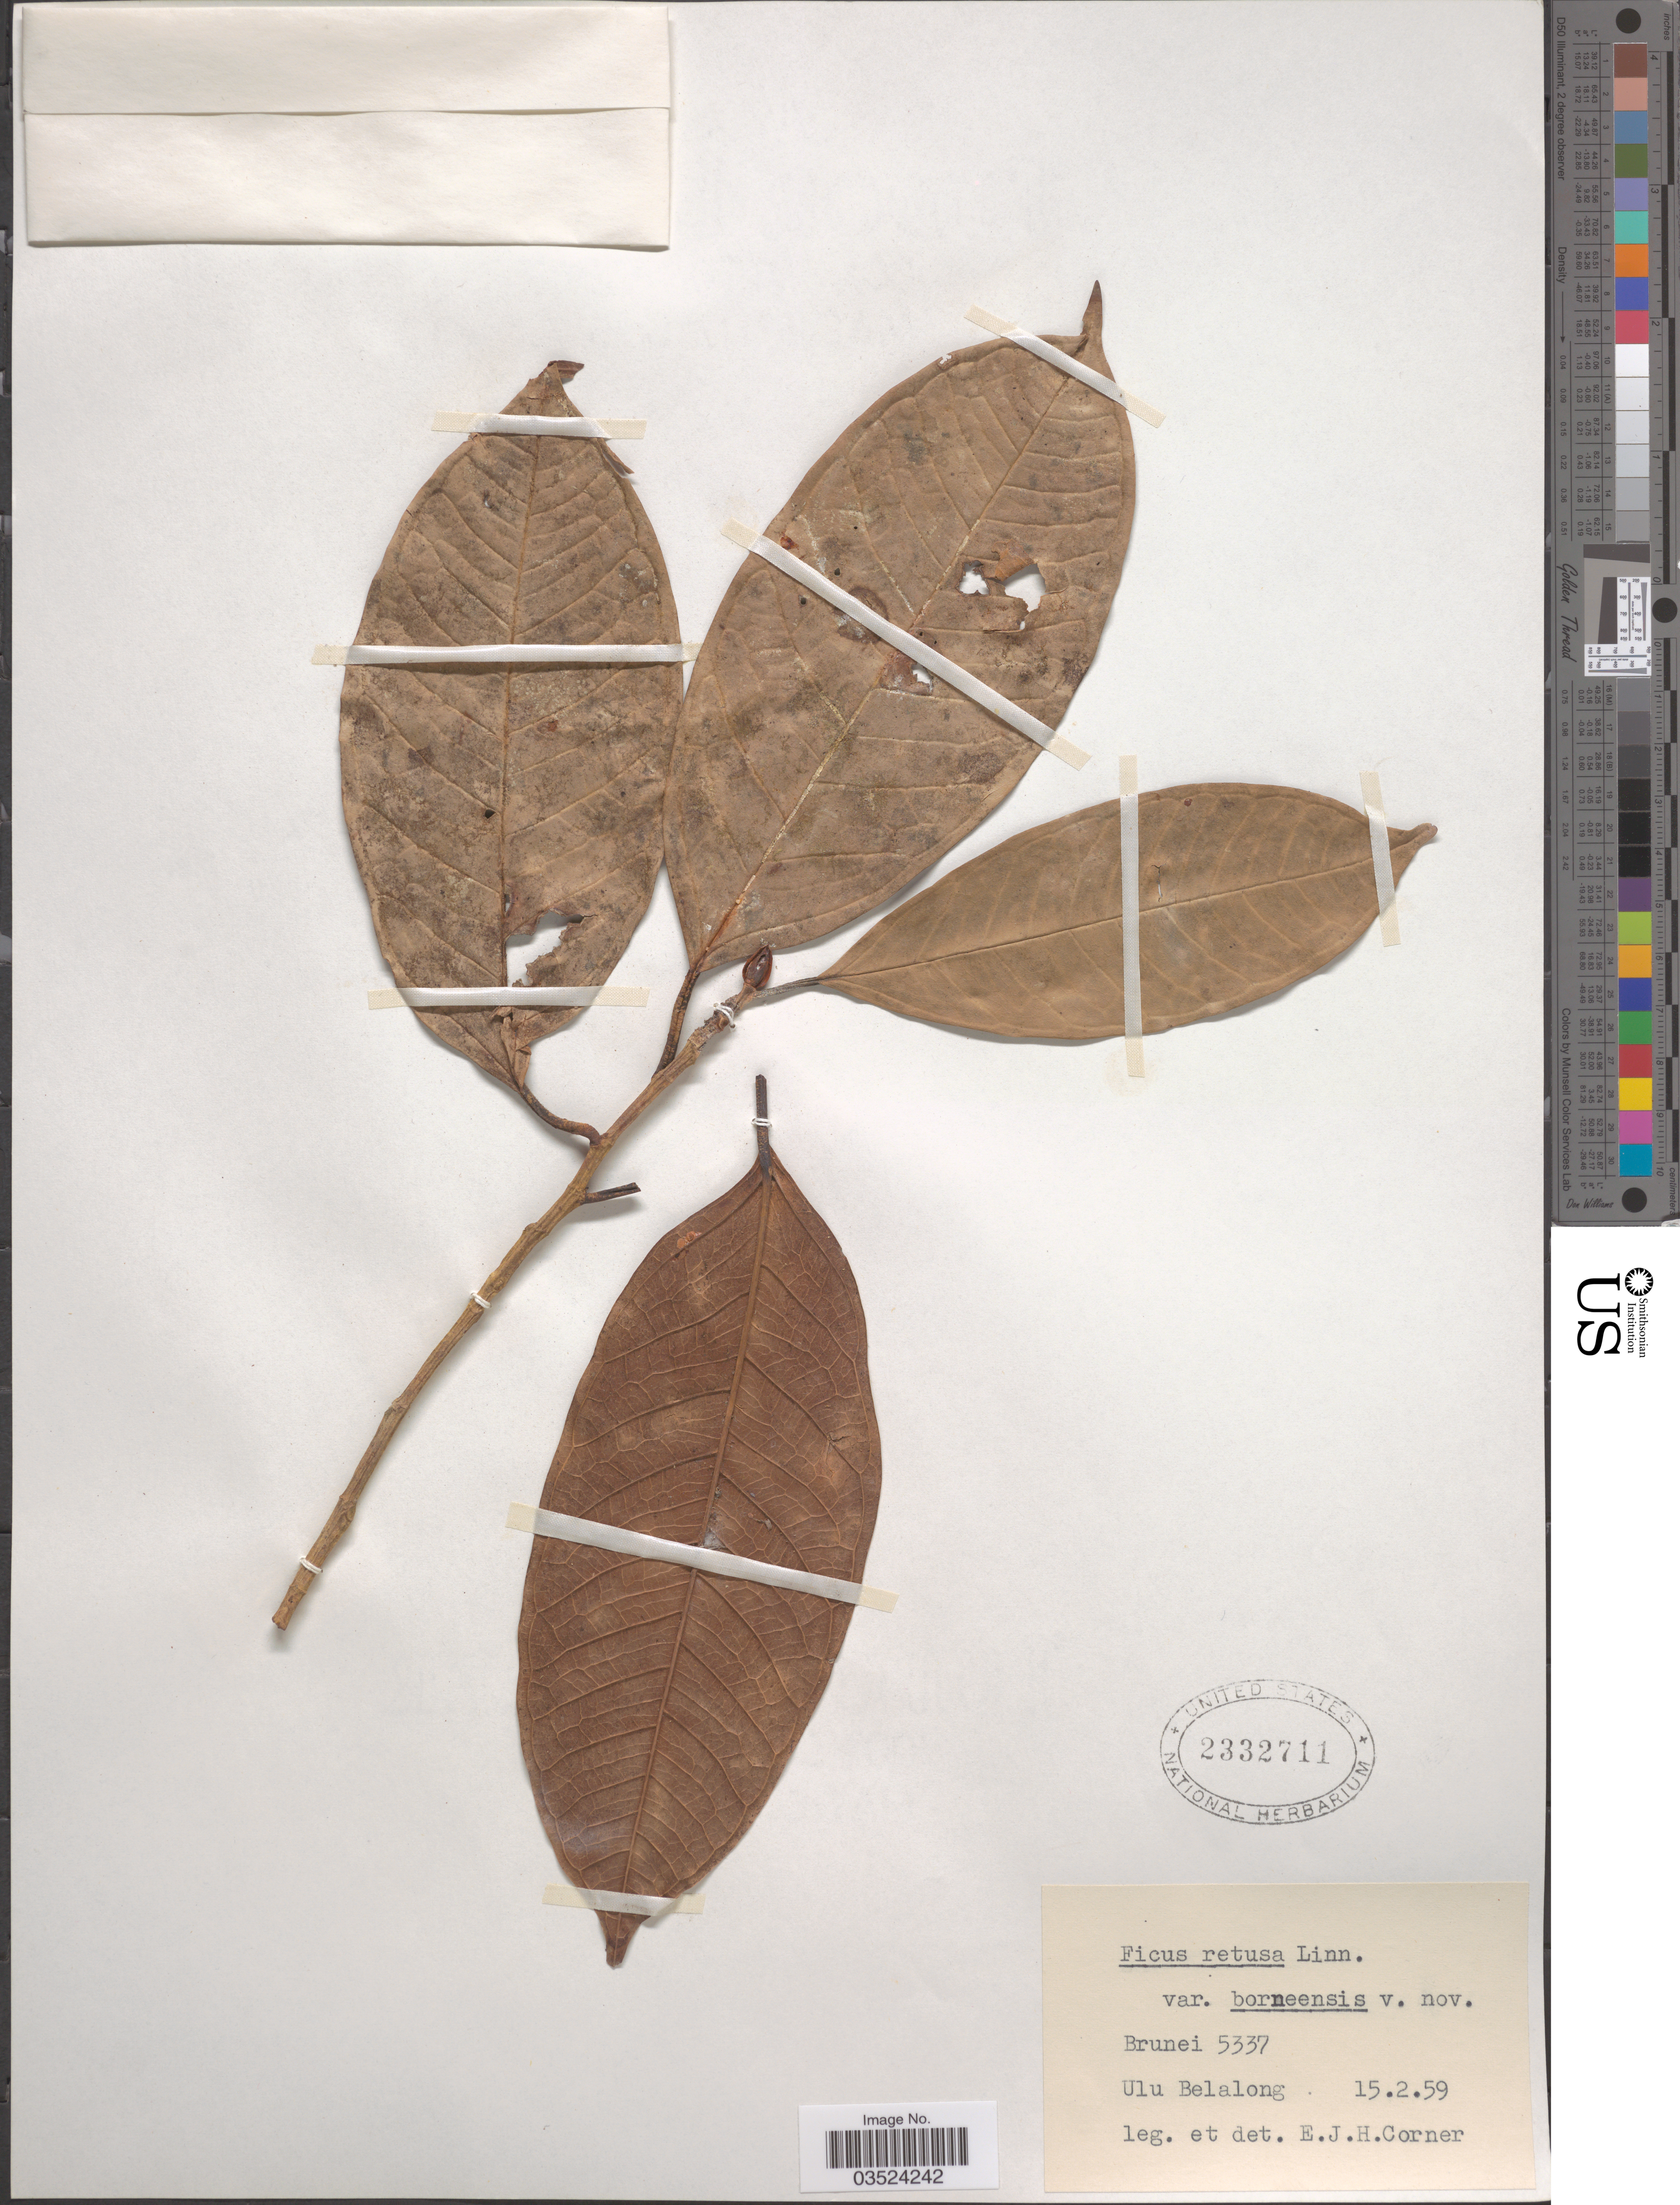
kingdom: Plantae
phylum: Tracheophyta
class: Magnoliopsida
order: Rosales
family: Moraceae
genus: Ficus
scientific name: Ficus retusa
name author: L.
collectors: E. Corner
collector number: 5337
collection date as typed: Transcribed d/m/y: 15/2/59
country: Brunei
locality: Ulu Belalong.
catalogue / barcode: US 2332711